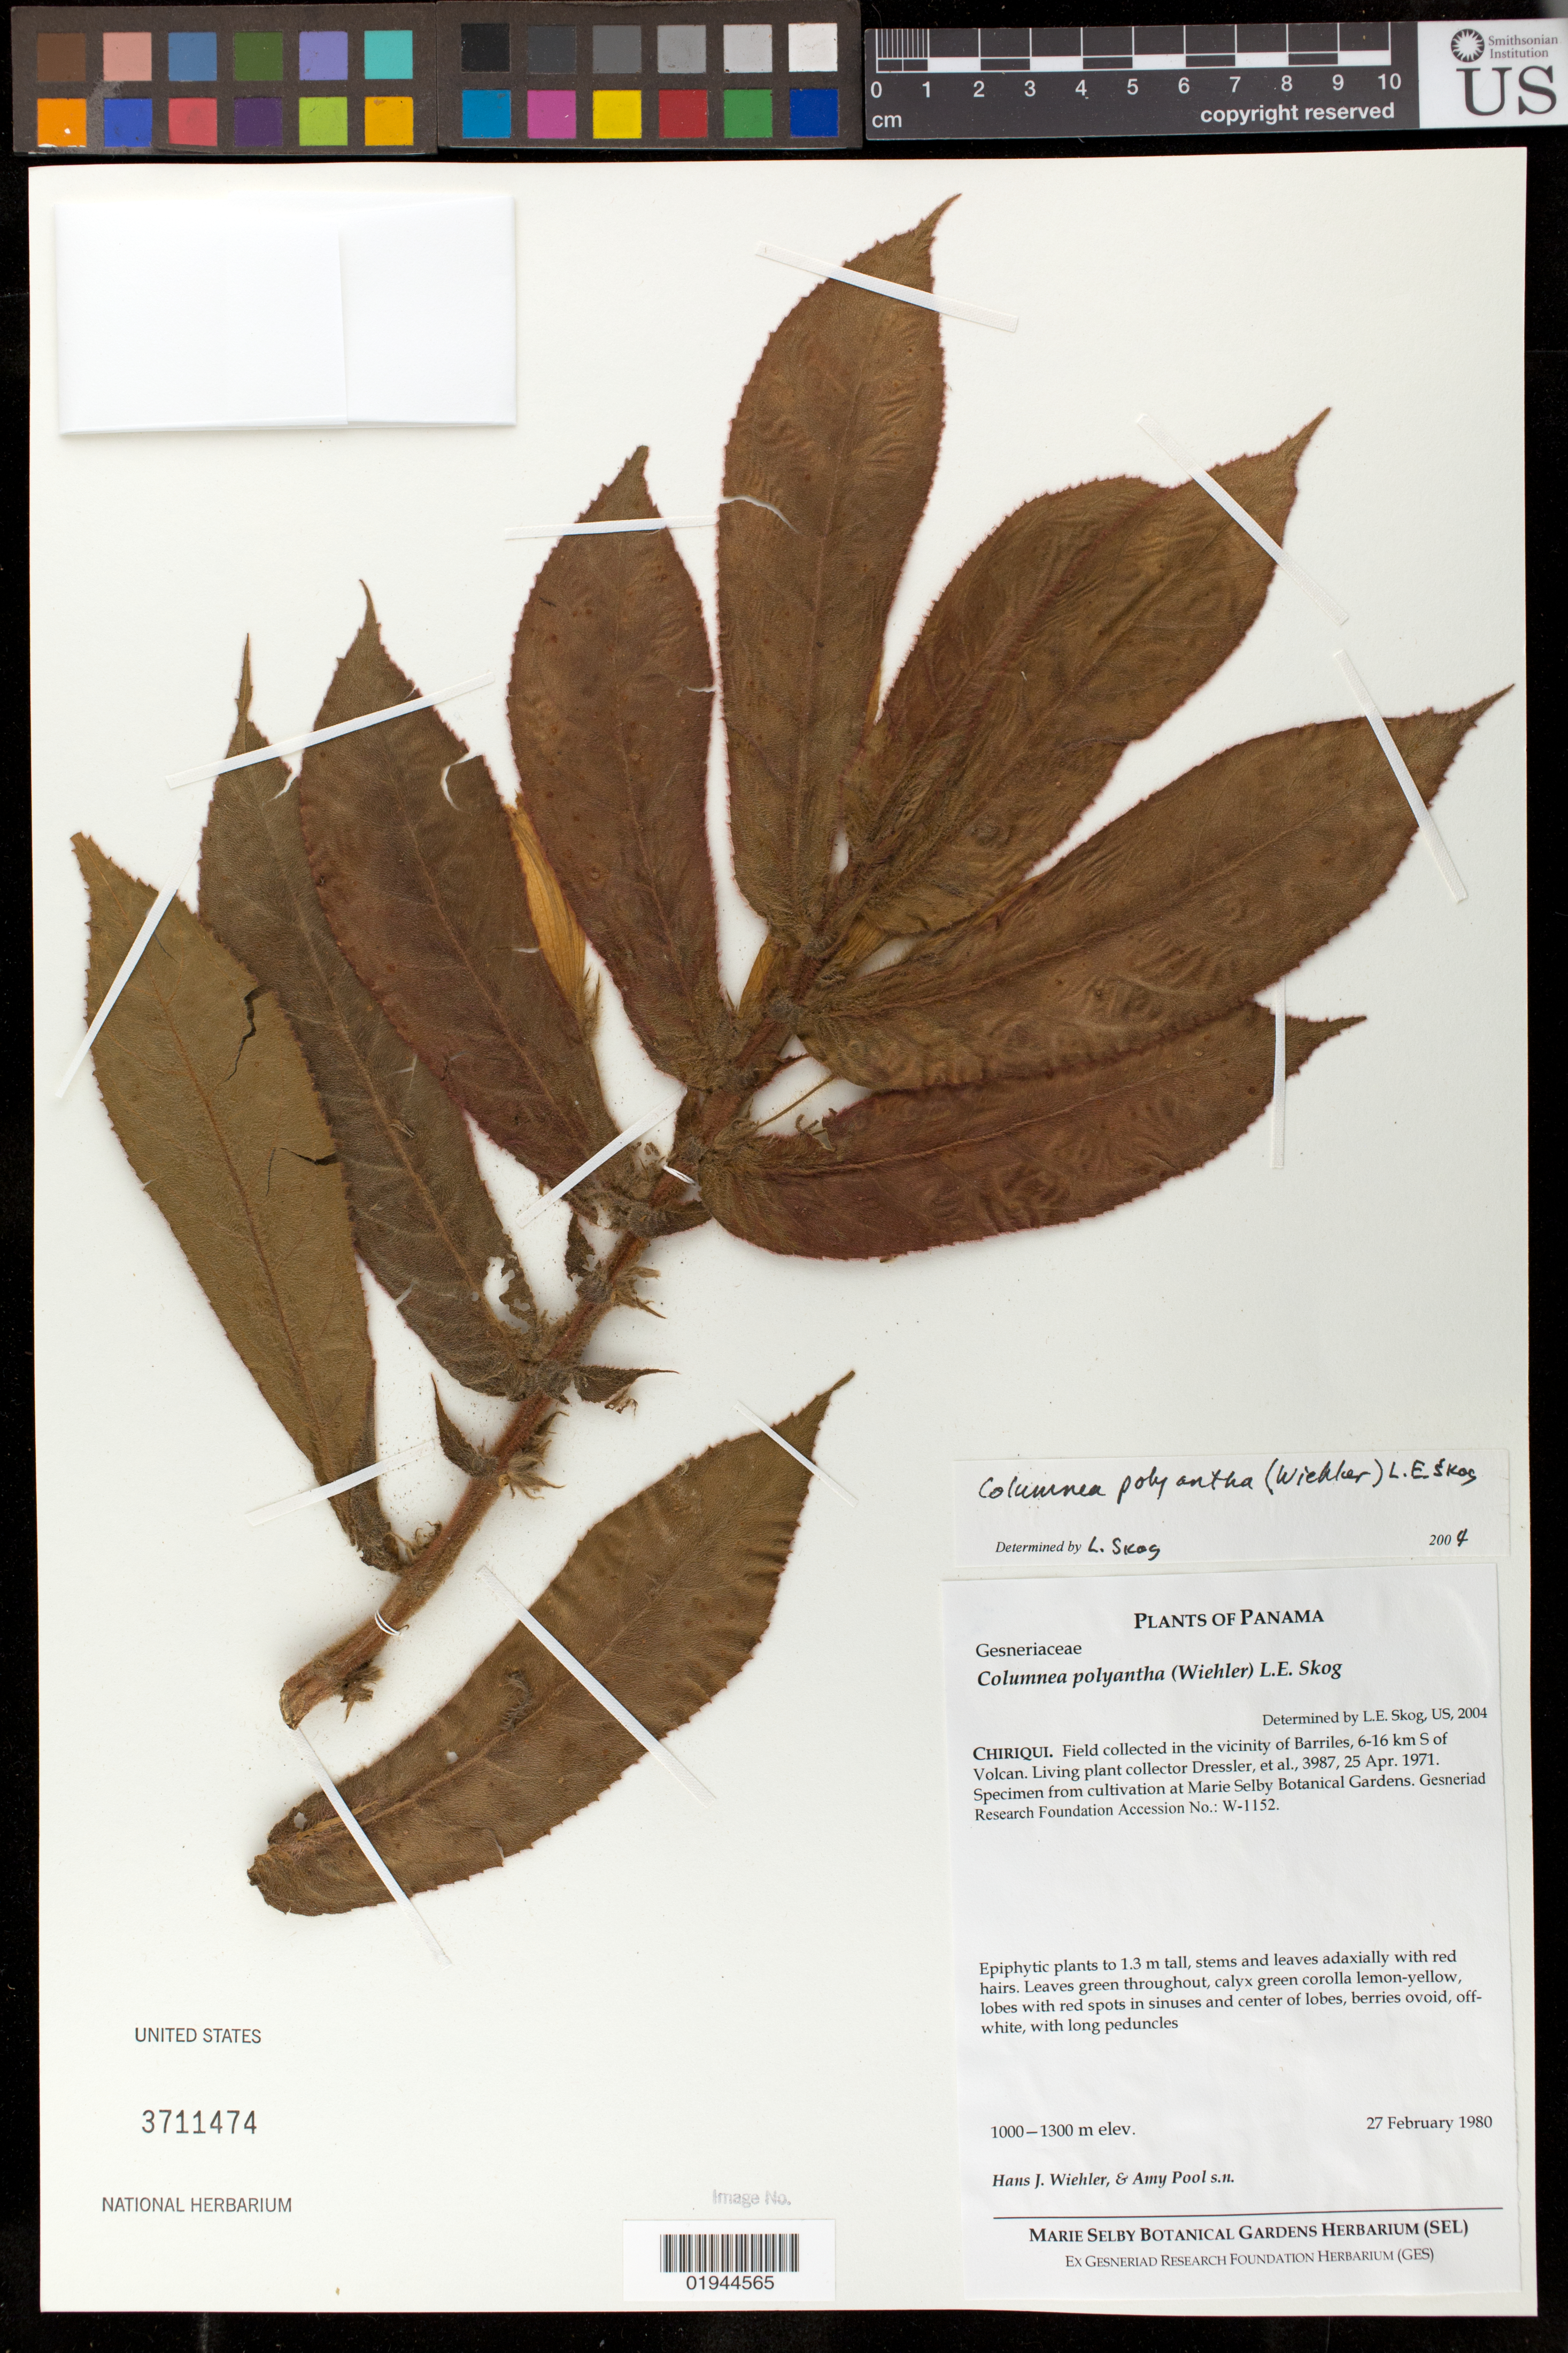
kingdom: Plantae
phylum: Tracheophyta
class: Magnoliopsida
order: Lamiales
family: Gesneriaceae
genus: Columnea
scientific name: Columnea polyantha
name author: (Wiehler) L.E. Skog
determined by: Skog, Laurence E.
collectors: H. J. Wiehler & A. Pool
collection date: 1980-02-27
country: United States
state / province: Florida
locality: Marie Selby Botanical Gardens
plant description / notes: Chiriqui. Field collected in vicinty of Barriles, 6-16 km S of Volcan. LIving plant collector Dressler, et al. 3987, 25 Apr. 1971.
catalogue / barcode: US 3711474